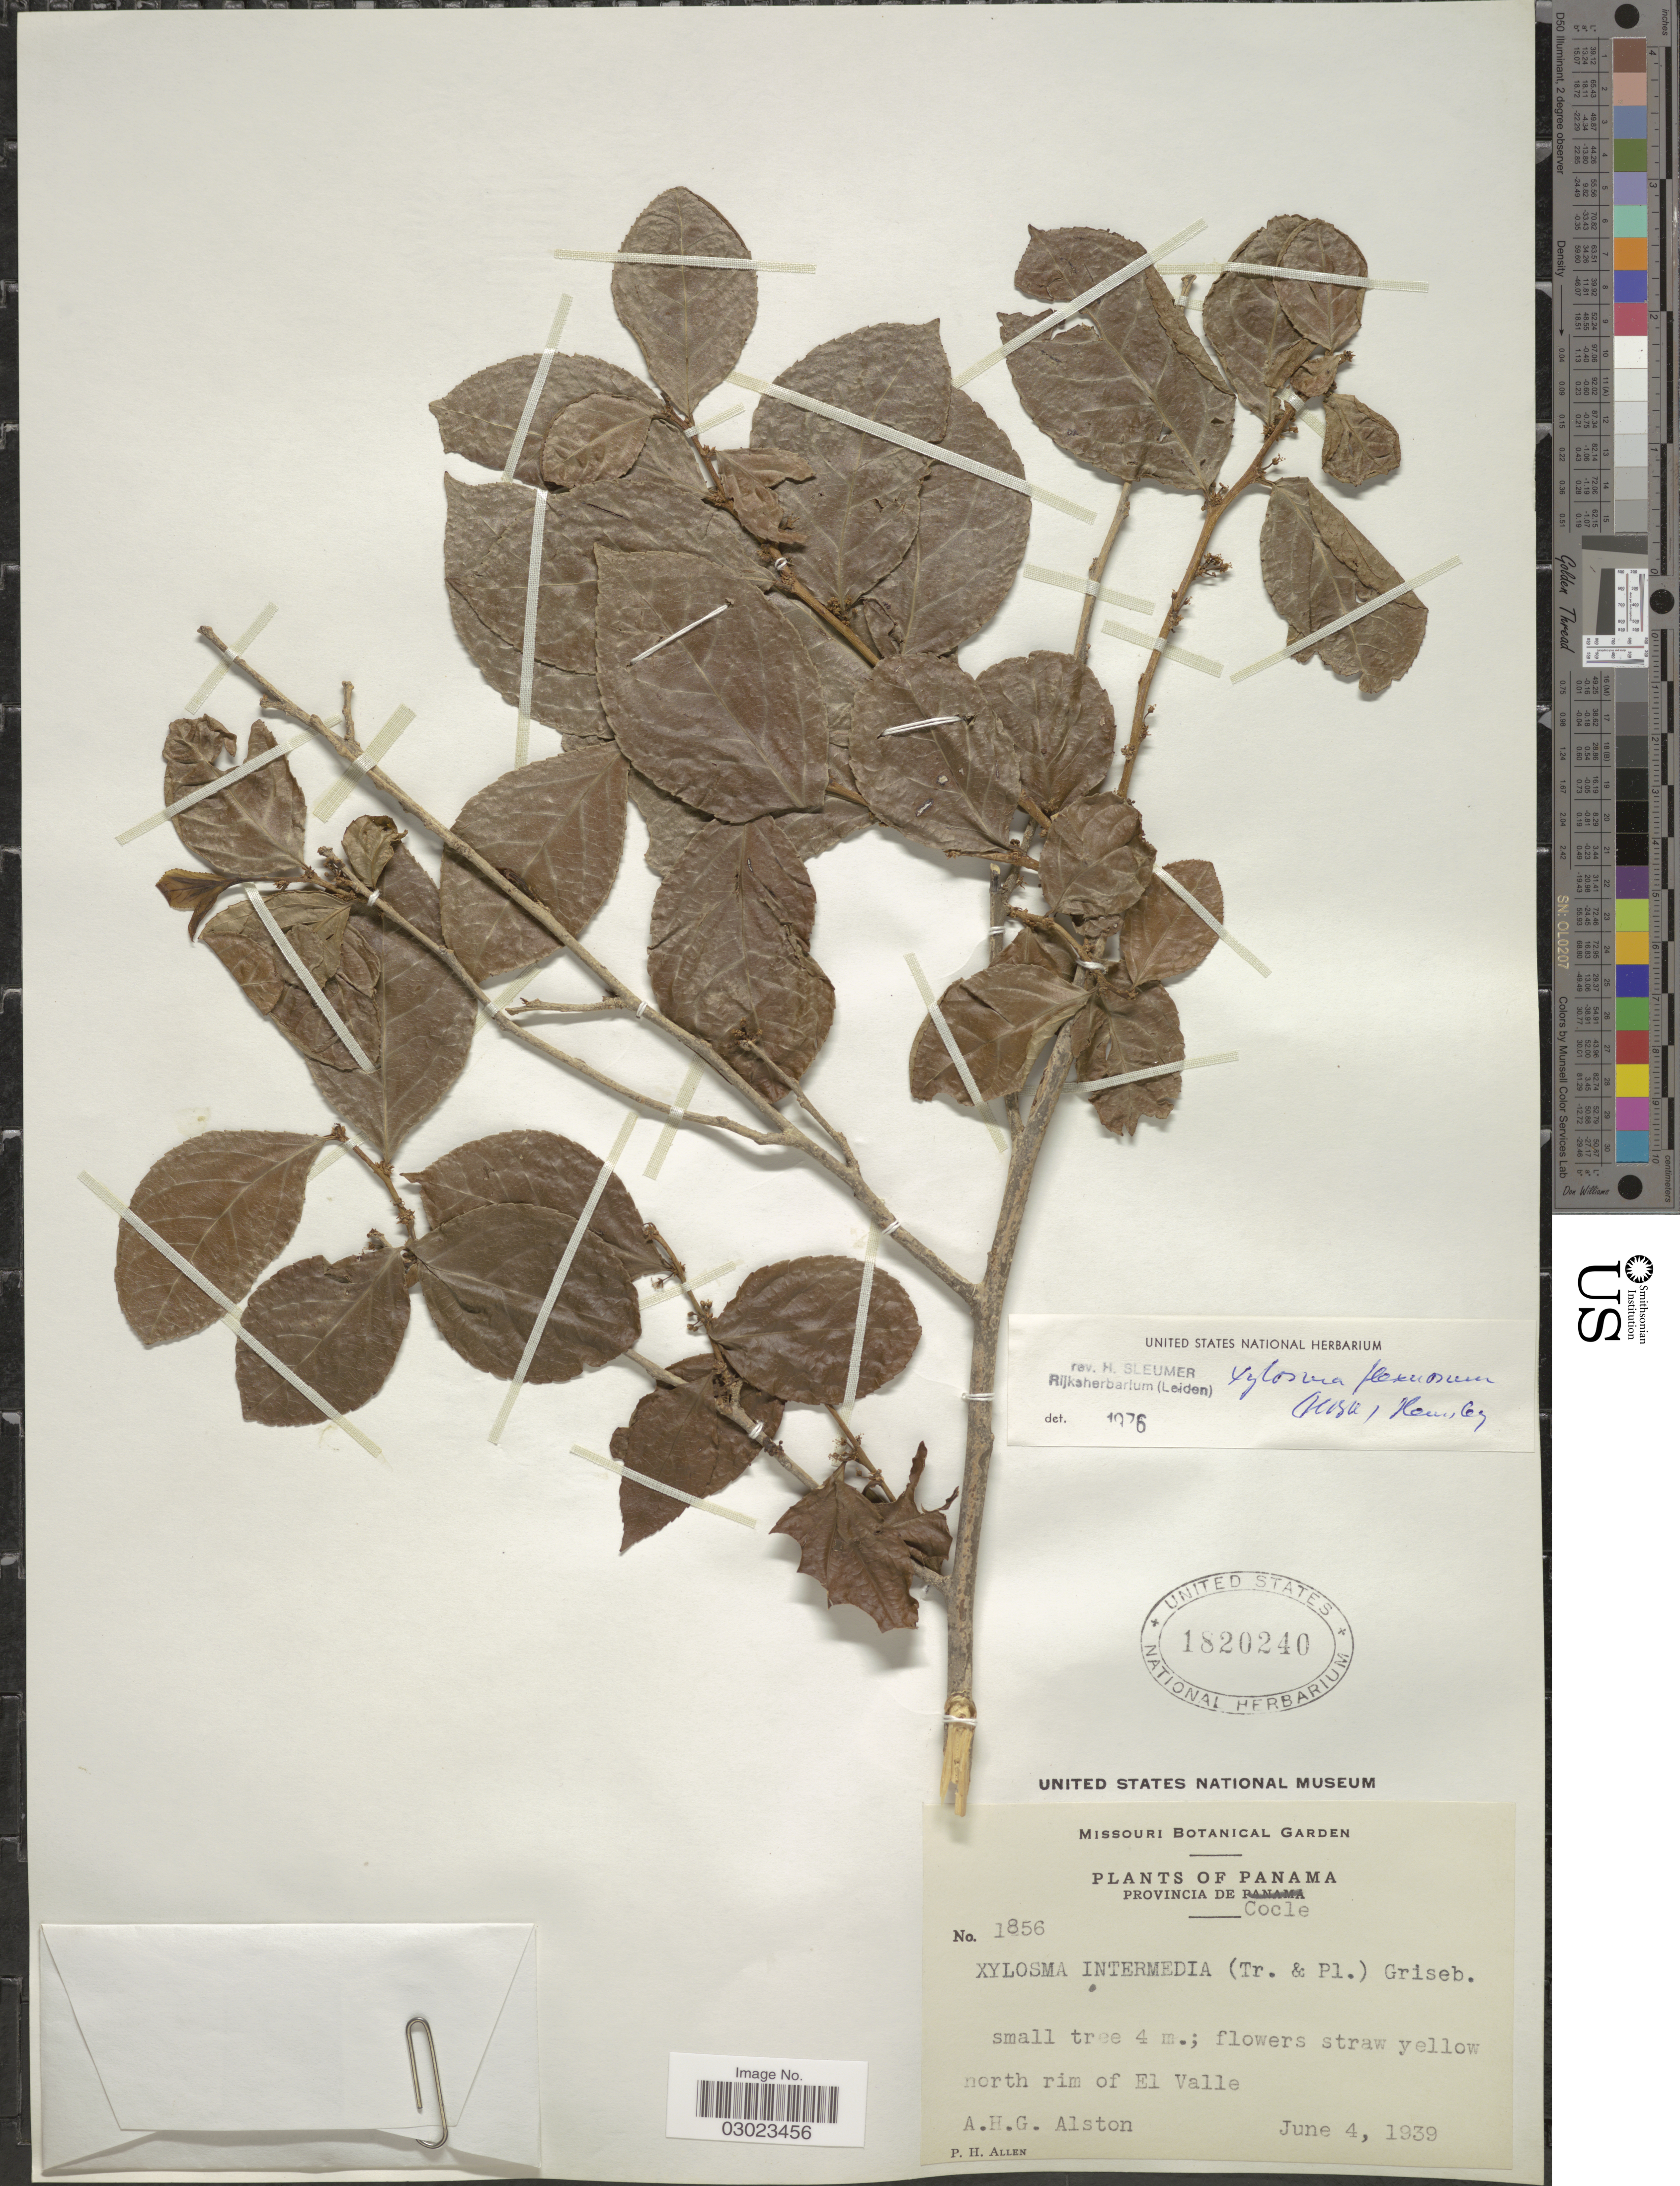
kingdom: Plantae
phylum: Tracheophyta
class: Magnoliopsida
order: Malpighiales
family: Salicaceae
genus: Xylosma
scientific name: Xylosma flexuosa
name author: (Kunth) Hemsl.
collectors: A. H. Alston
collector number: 1856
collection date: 1939-06-04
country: Panama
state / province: Coclé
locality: North rim of El Valle.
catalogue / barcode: US 1820240